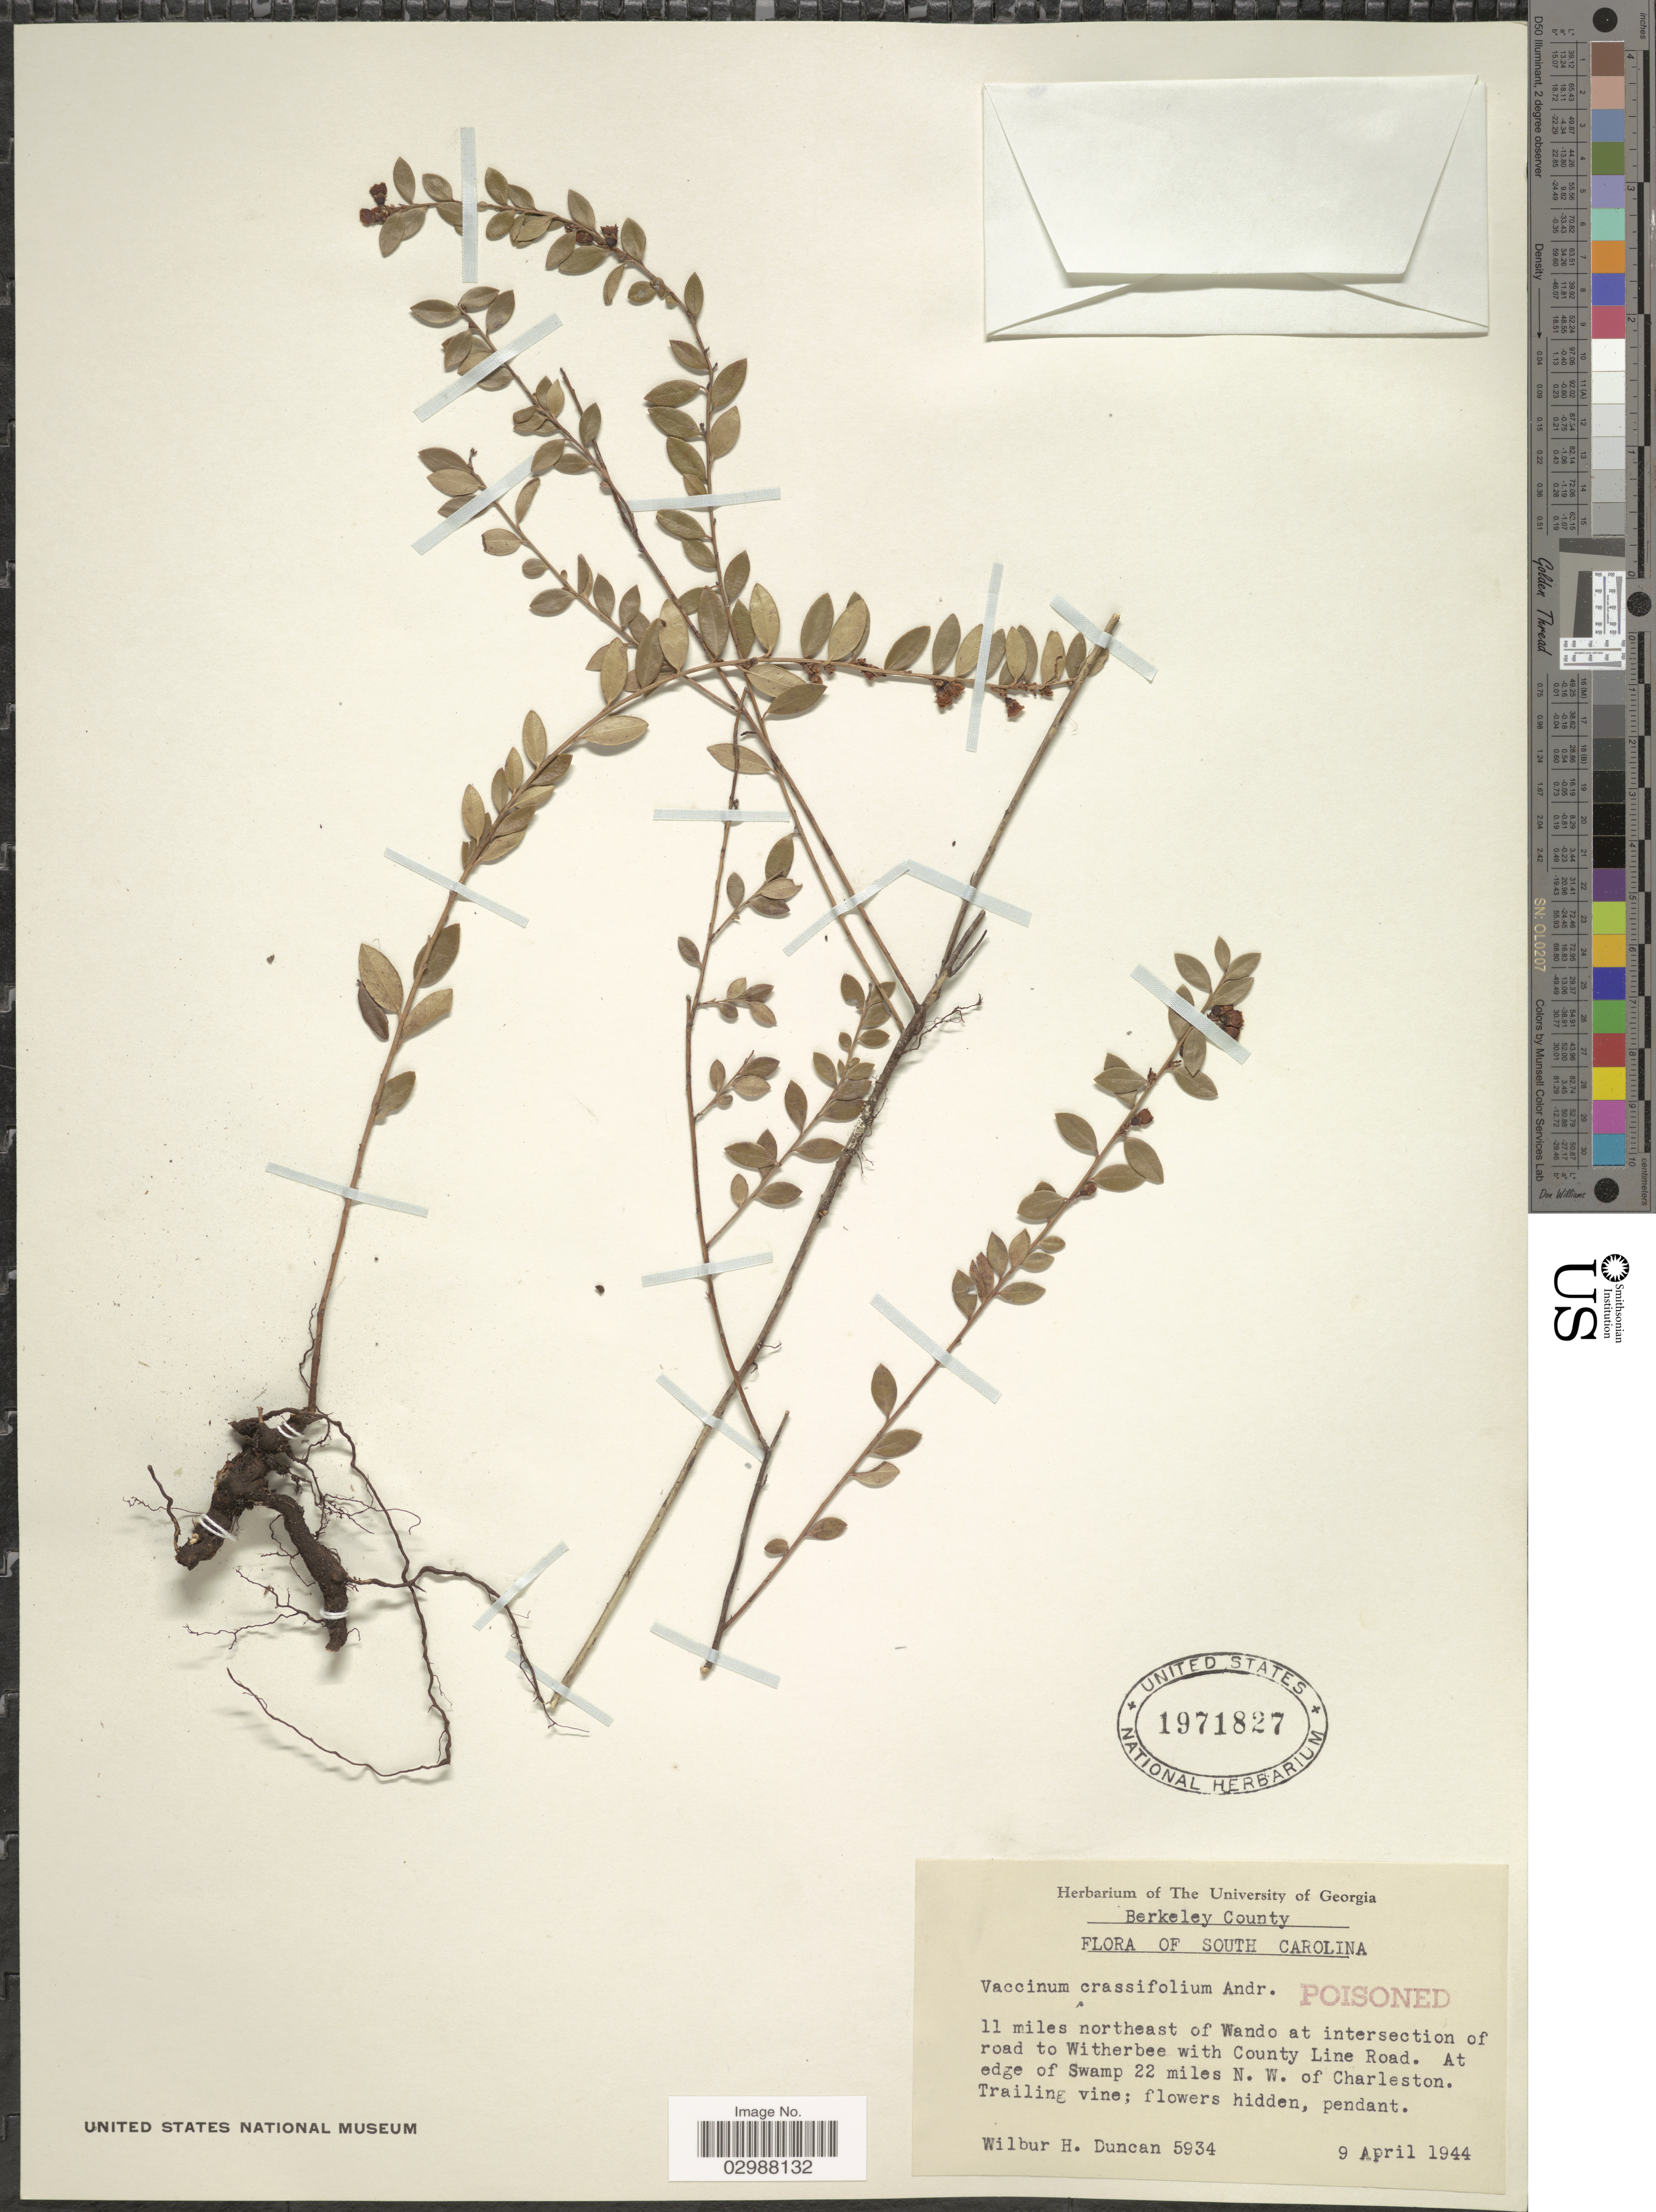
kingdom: Plantae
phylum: Tracheophyta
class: Magnoliopsida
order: Ericales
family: Ericaceae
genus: Vaccinium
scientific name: Vaccinium crassifolium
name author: Andrews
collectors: W. H. Duncan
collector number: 5934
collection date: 1944-04-09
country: United States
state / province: South Carolina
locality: Berkeley County. 11 miles northeast of Wando at intersection of road to Witherbee with County Line Road. At edge of Swamp 22 miles N. W. of Charleston.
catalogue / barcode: US 1971827